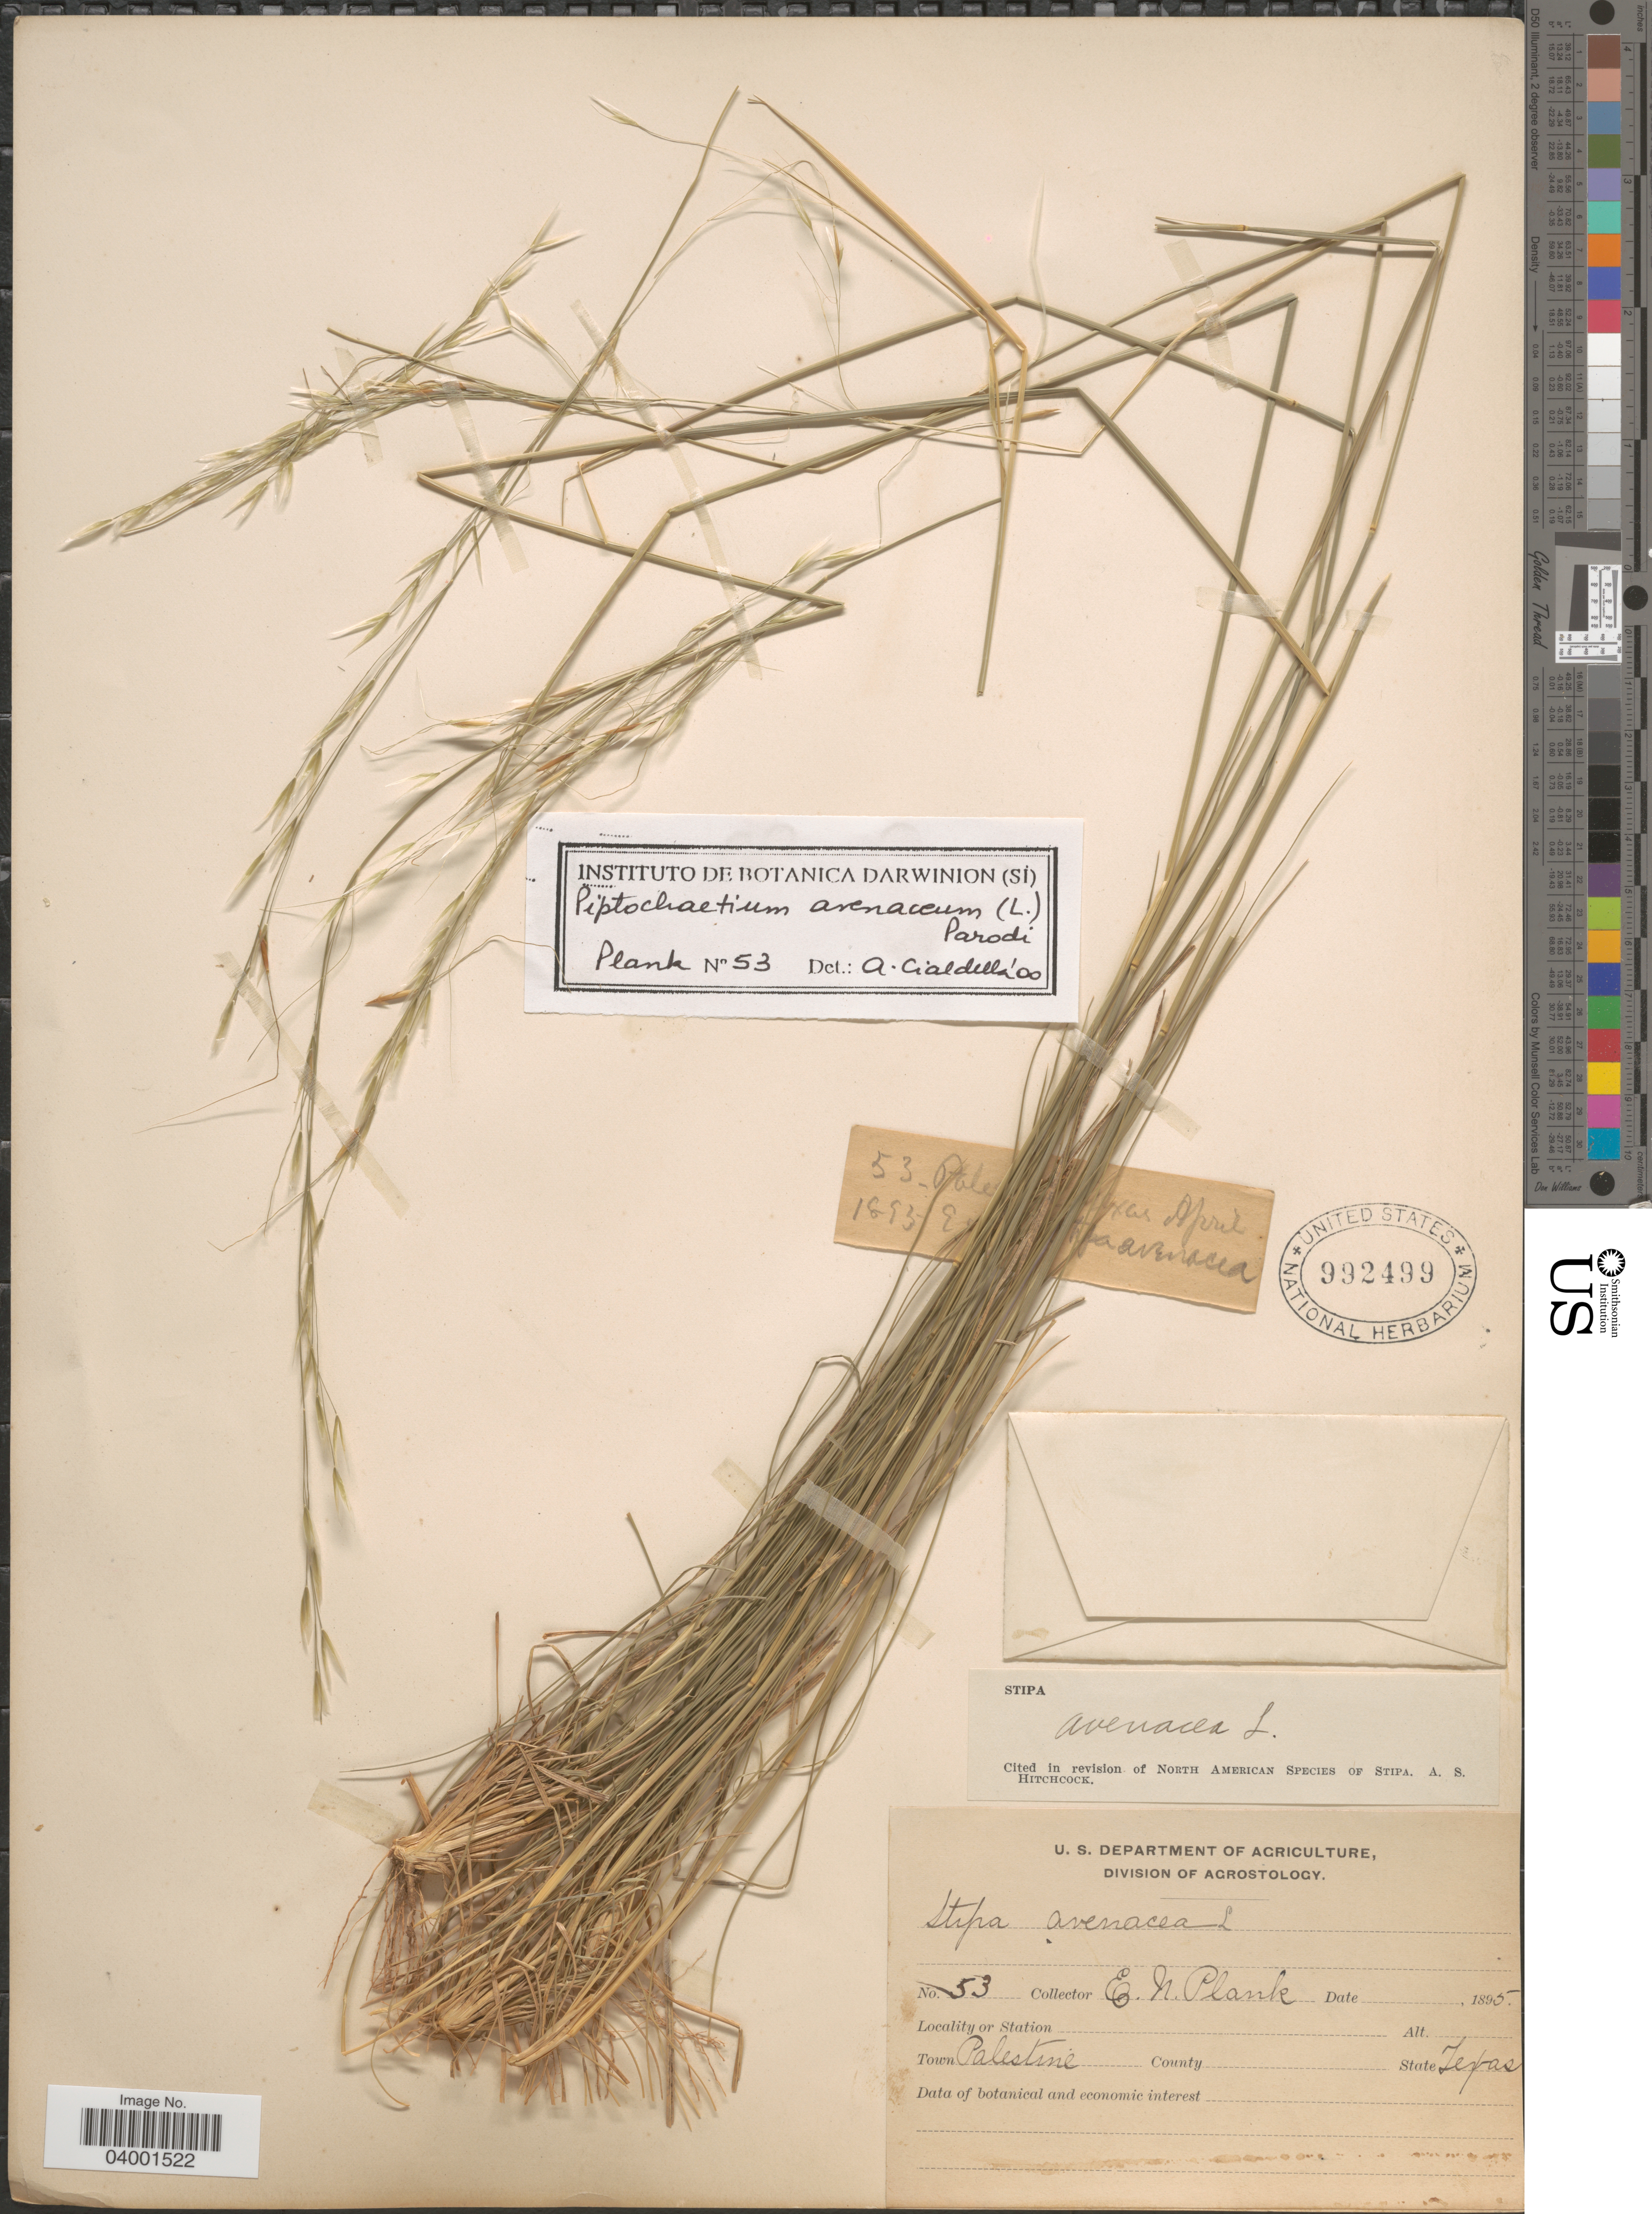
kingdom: Plantae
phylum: Tracheophyta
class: Liliopsida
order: Poales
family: Poaceae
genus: Piptochaetium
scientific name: Piptochaetium avenaceum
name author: (L.) Parodi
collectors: E. Plank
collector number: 53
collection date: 1895-04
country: United States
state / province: Texas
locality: Town Palestine.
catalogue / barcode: US 992499